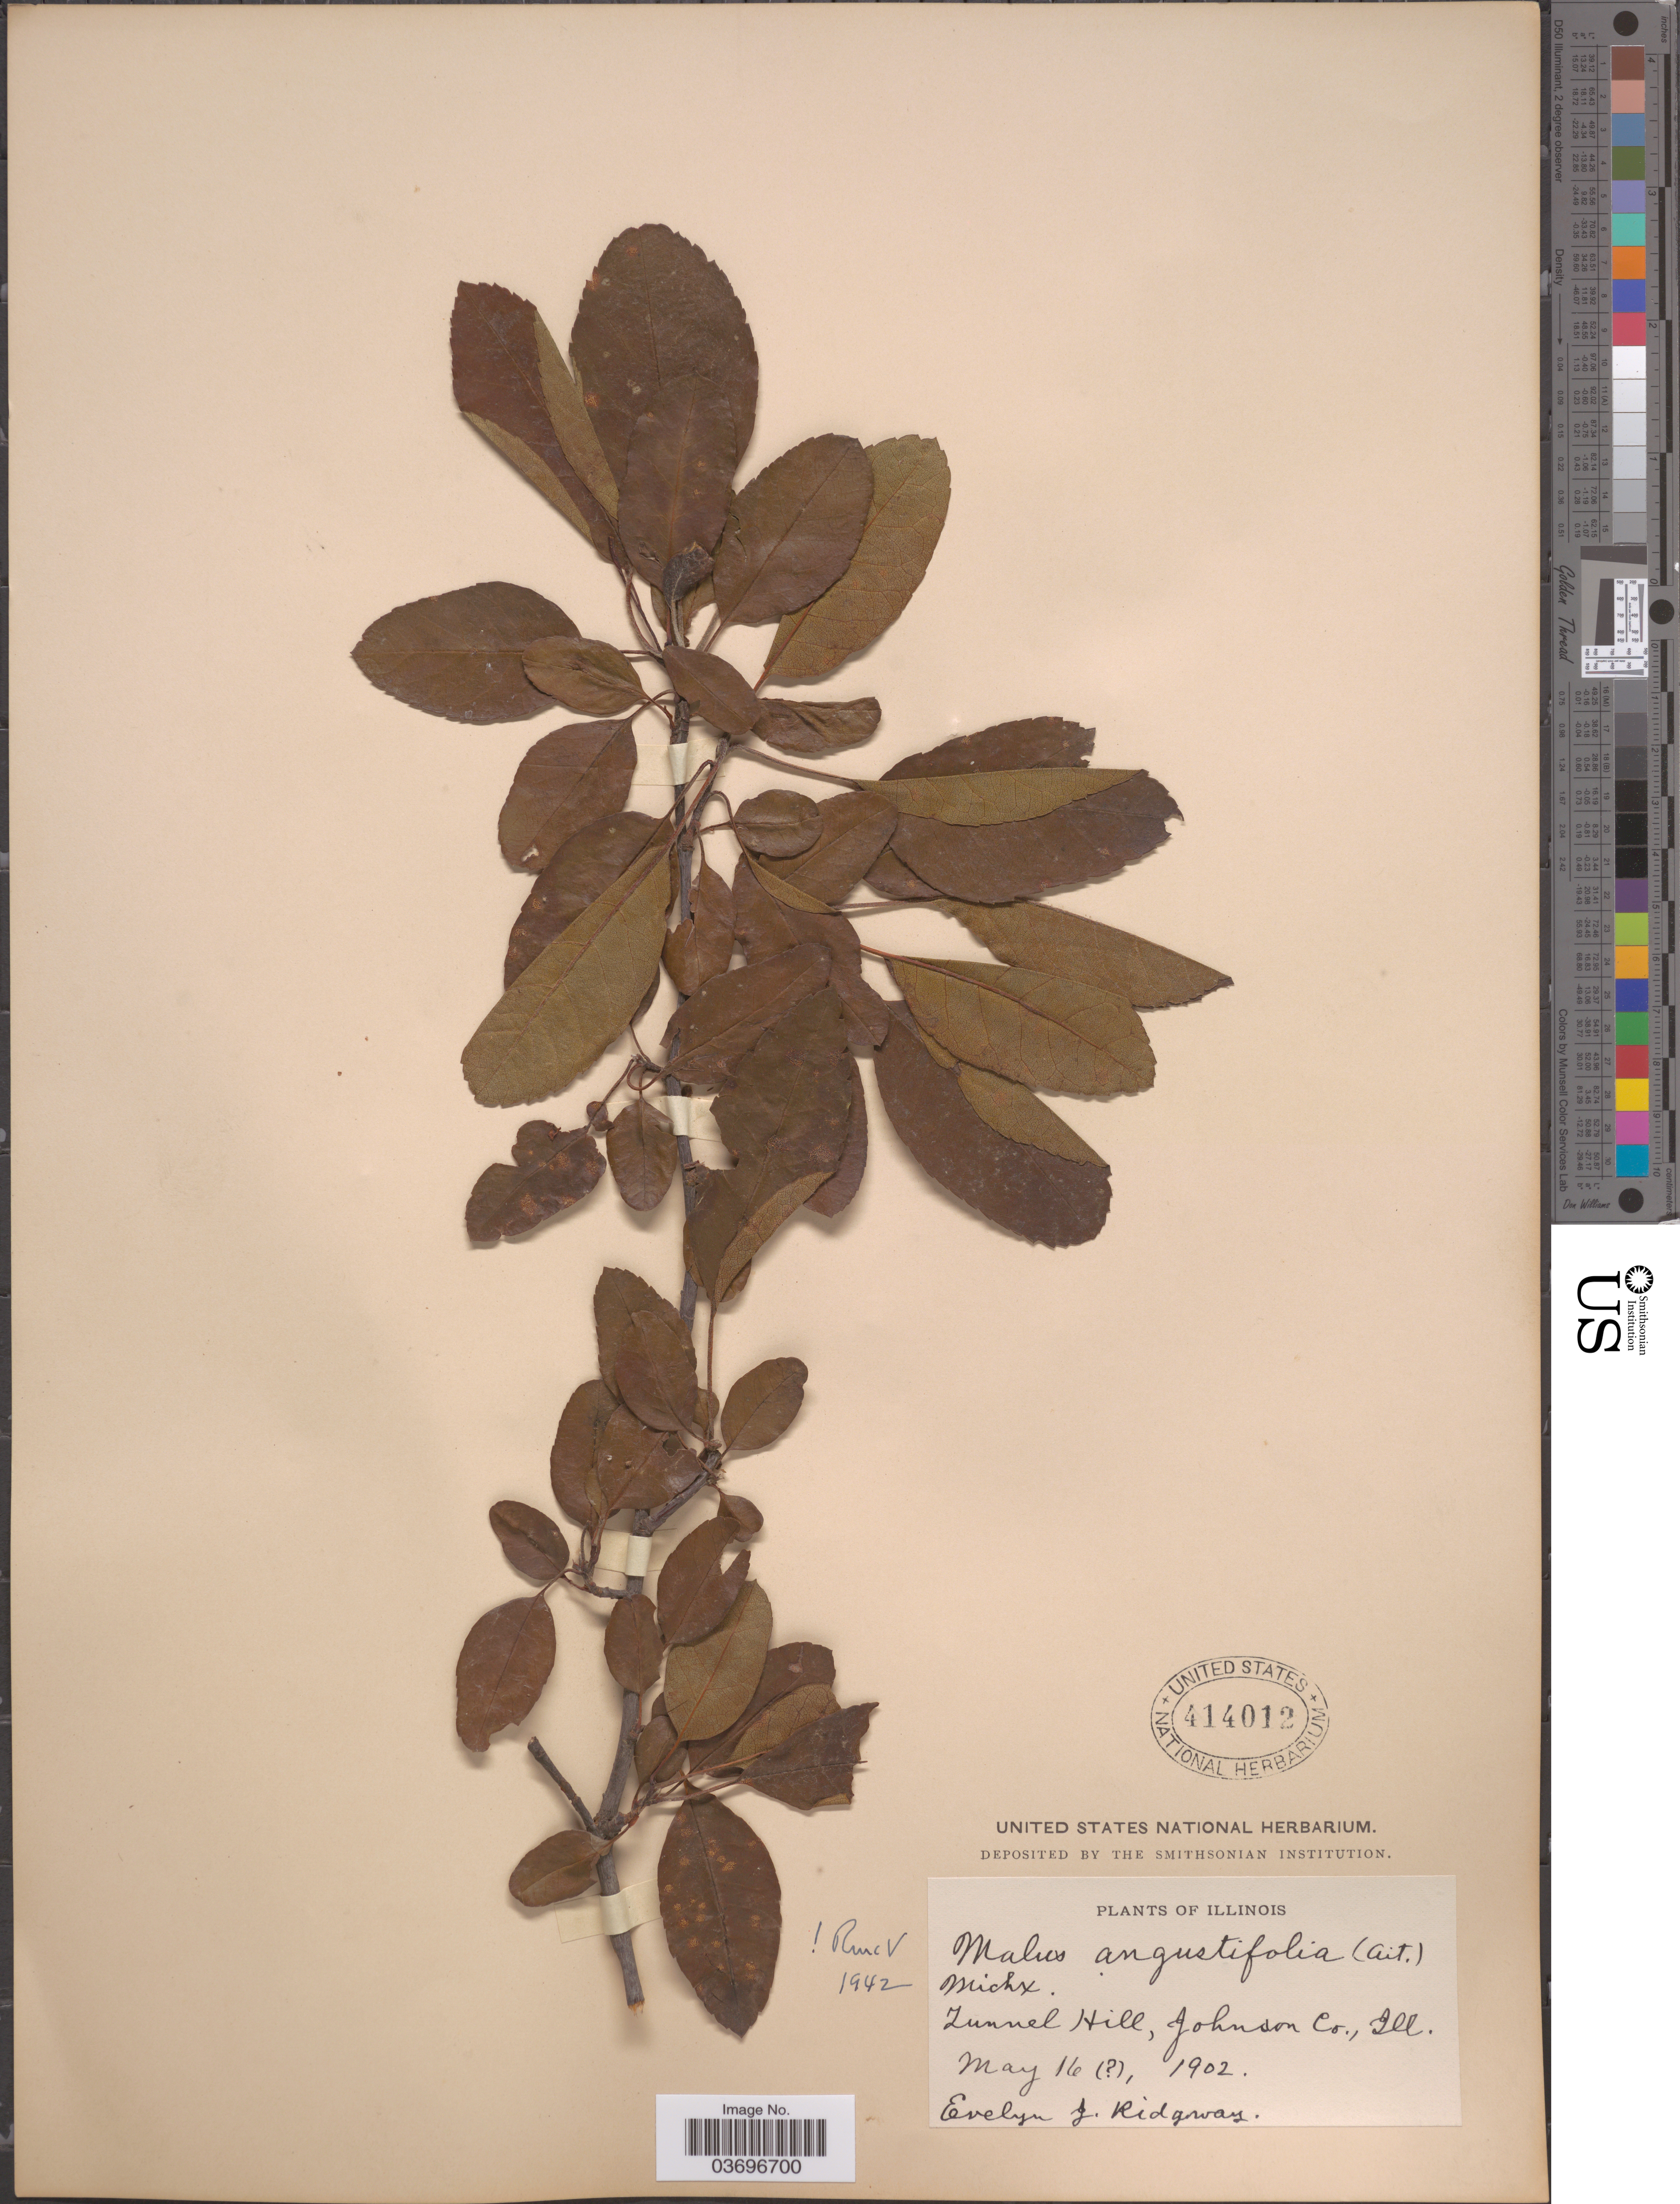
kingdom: Plantae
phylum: Tracheophyta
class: Magnoliopsida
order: Rosales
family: Rosaceae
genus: Malus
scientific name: Malus angustifolia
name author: (Aiton) Michx.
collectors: E. Ridgway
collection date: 1902-05-16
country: United States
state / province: Illinois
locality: Tunnel Hill, Johnson Co.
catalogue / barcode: US 414012